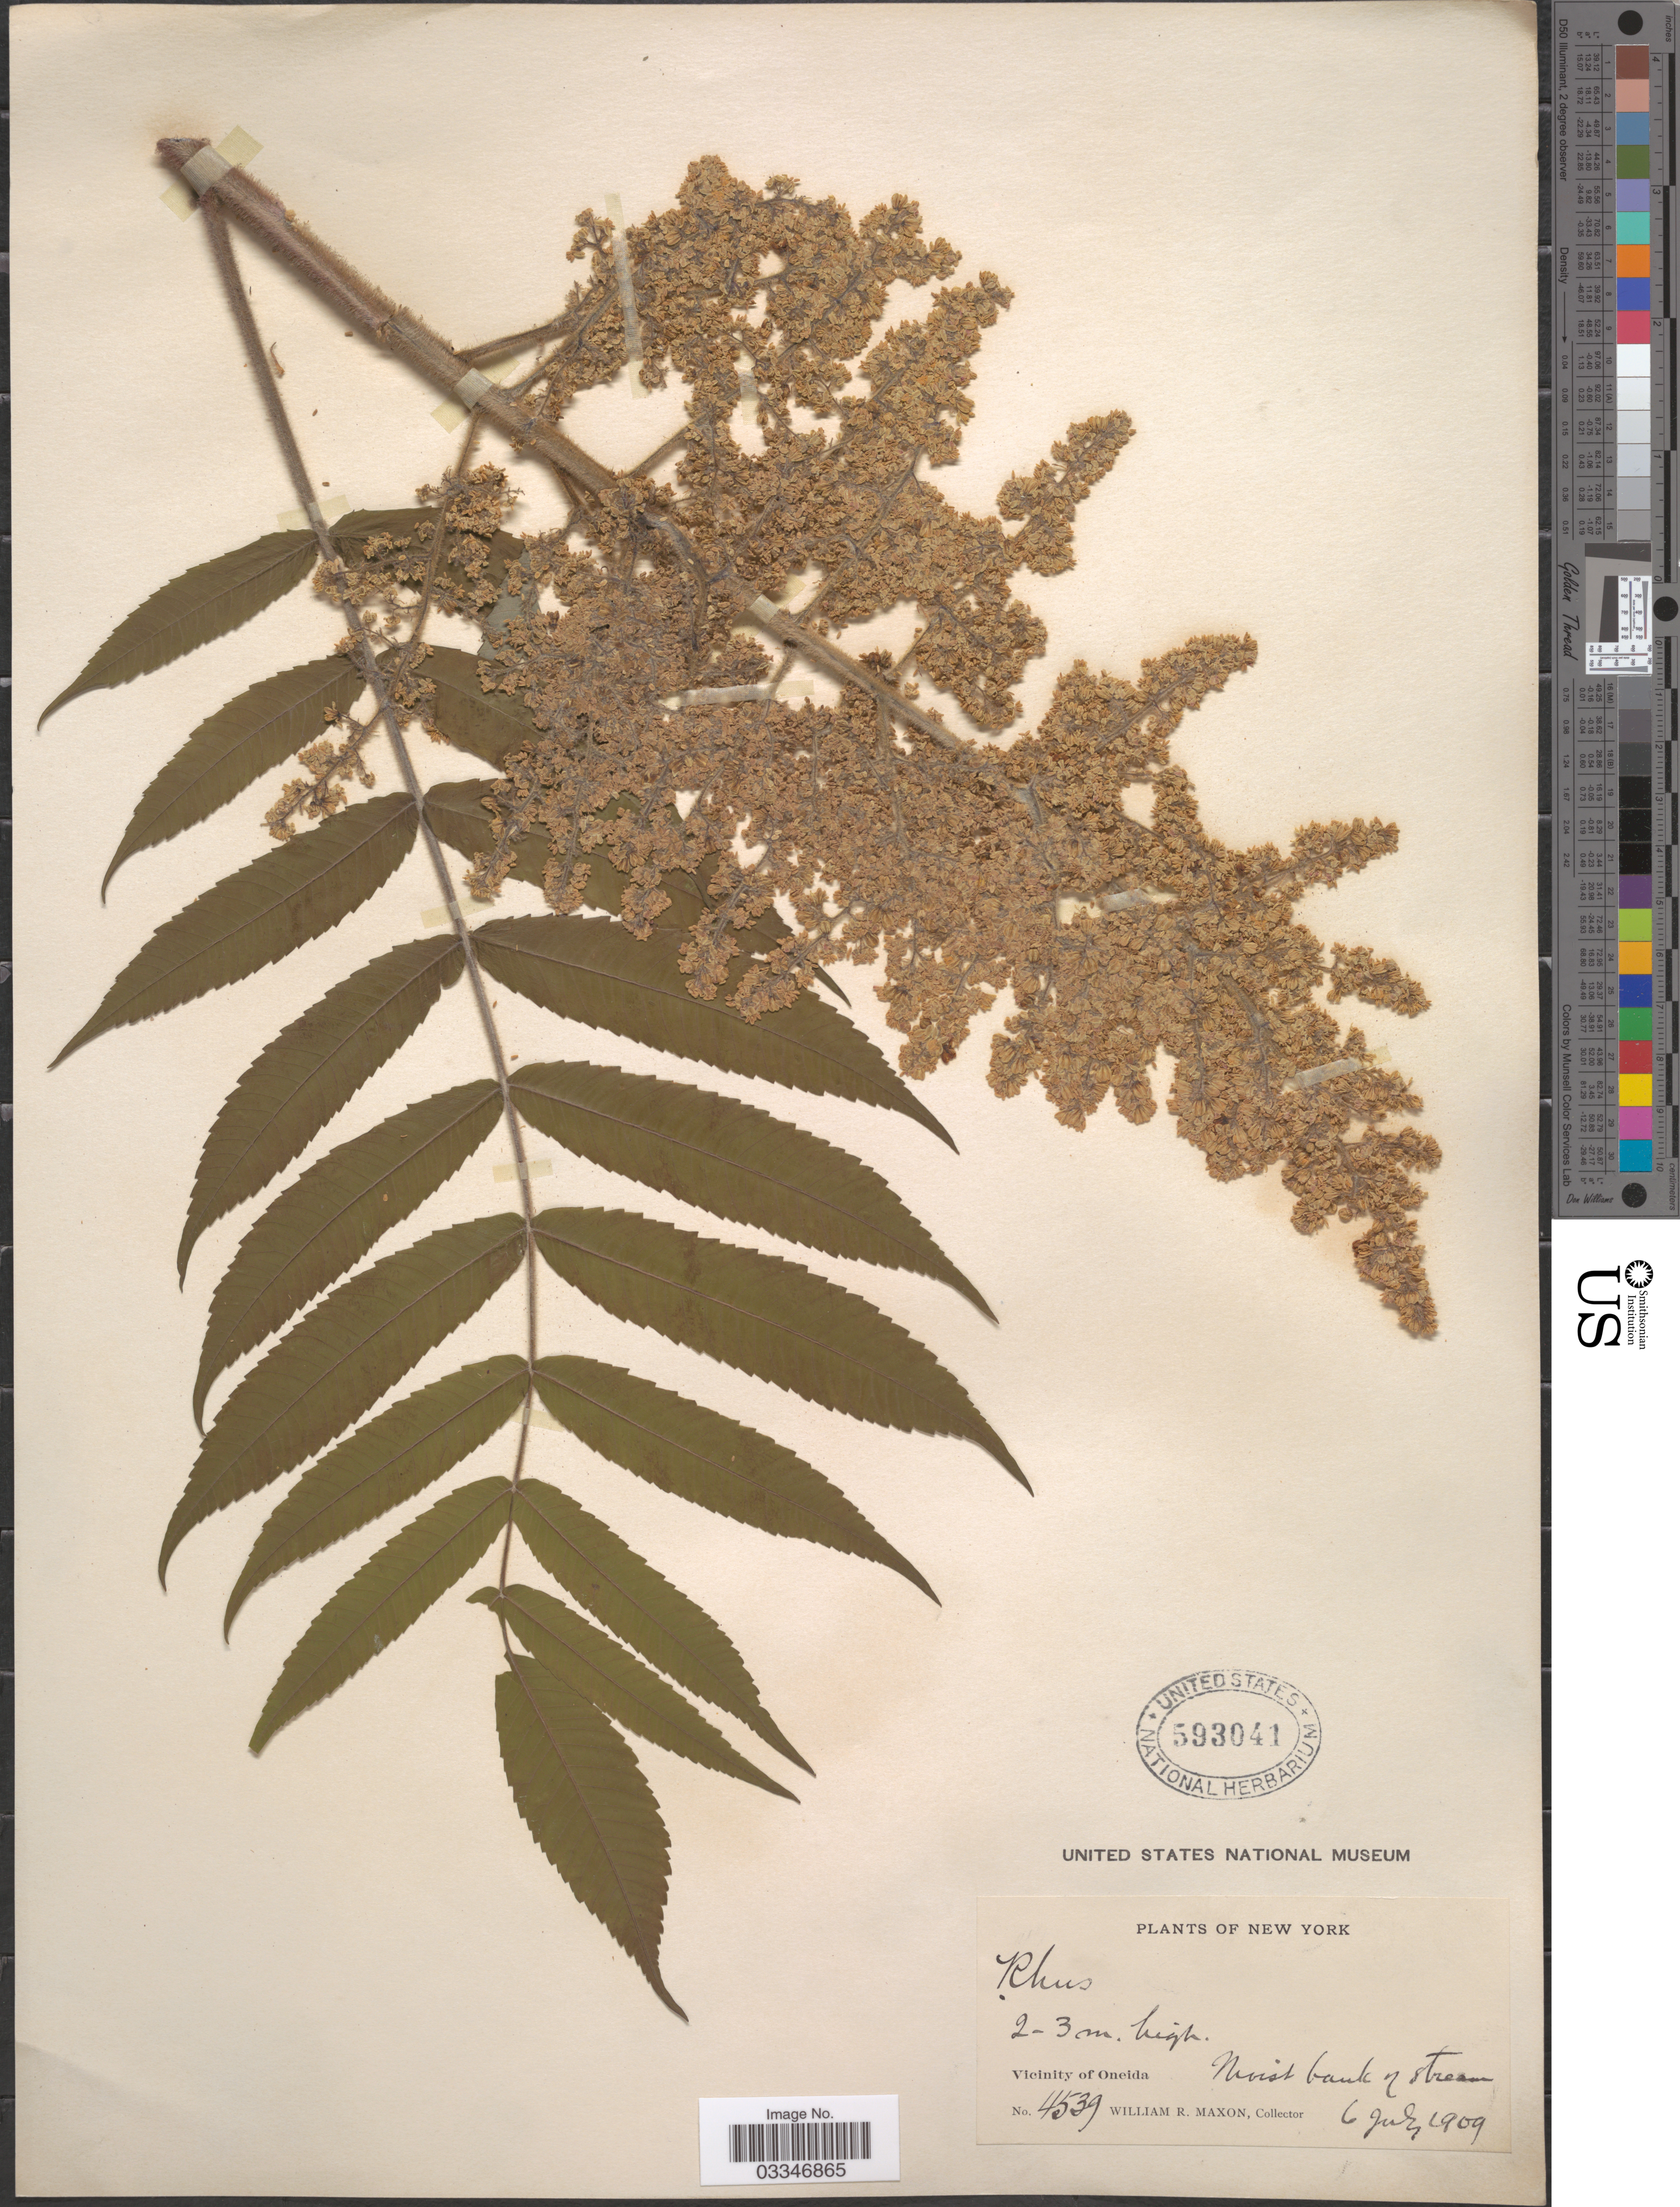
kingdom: Plantae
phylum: Tracheophyta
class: Magnoliopsida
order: Sapindales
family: Anacardiaceae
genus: Rhus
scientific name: Rhus typhina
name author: L.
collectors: W. R. Maxon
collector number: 4539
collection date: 1909-07-06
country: United States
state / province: New York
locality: Vicinity of Oneida.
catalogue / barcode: US 593041